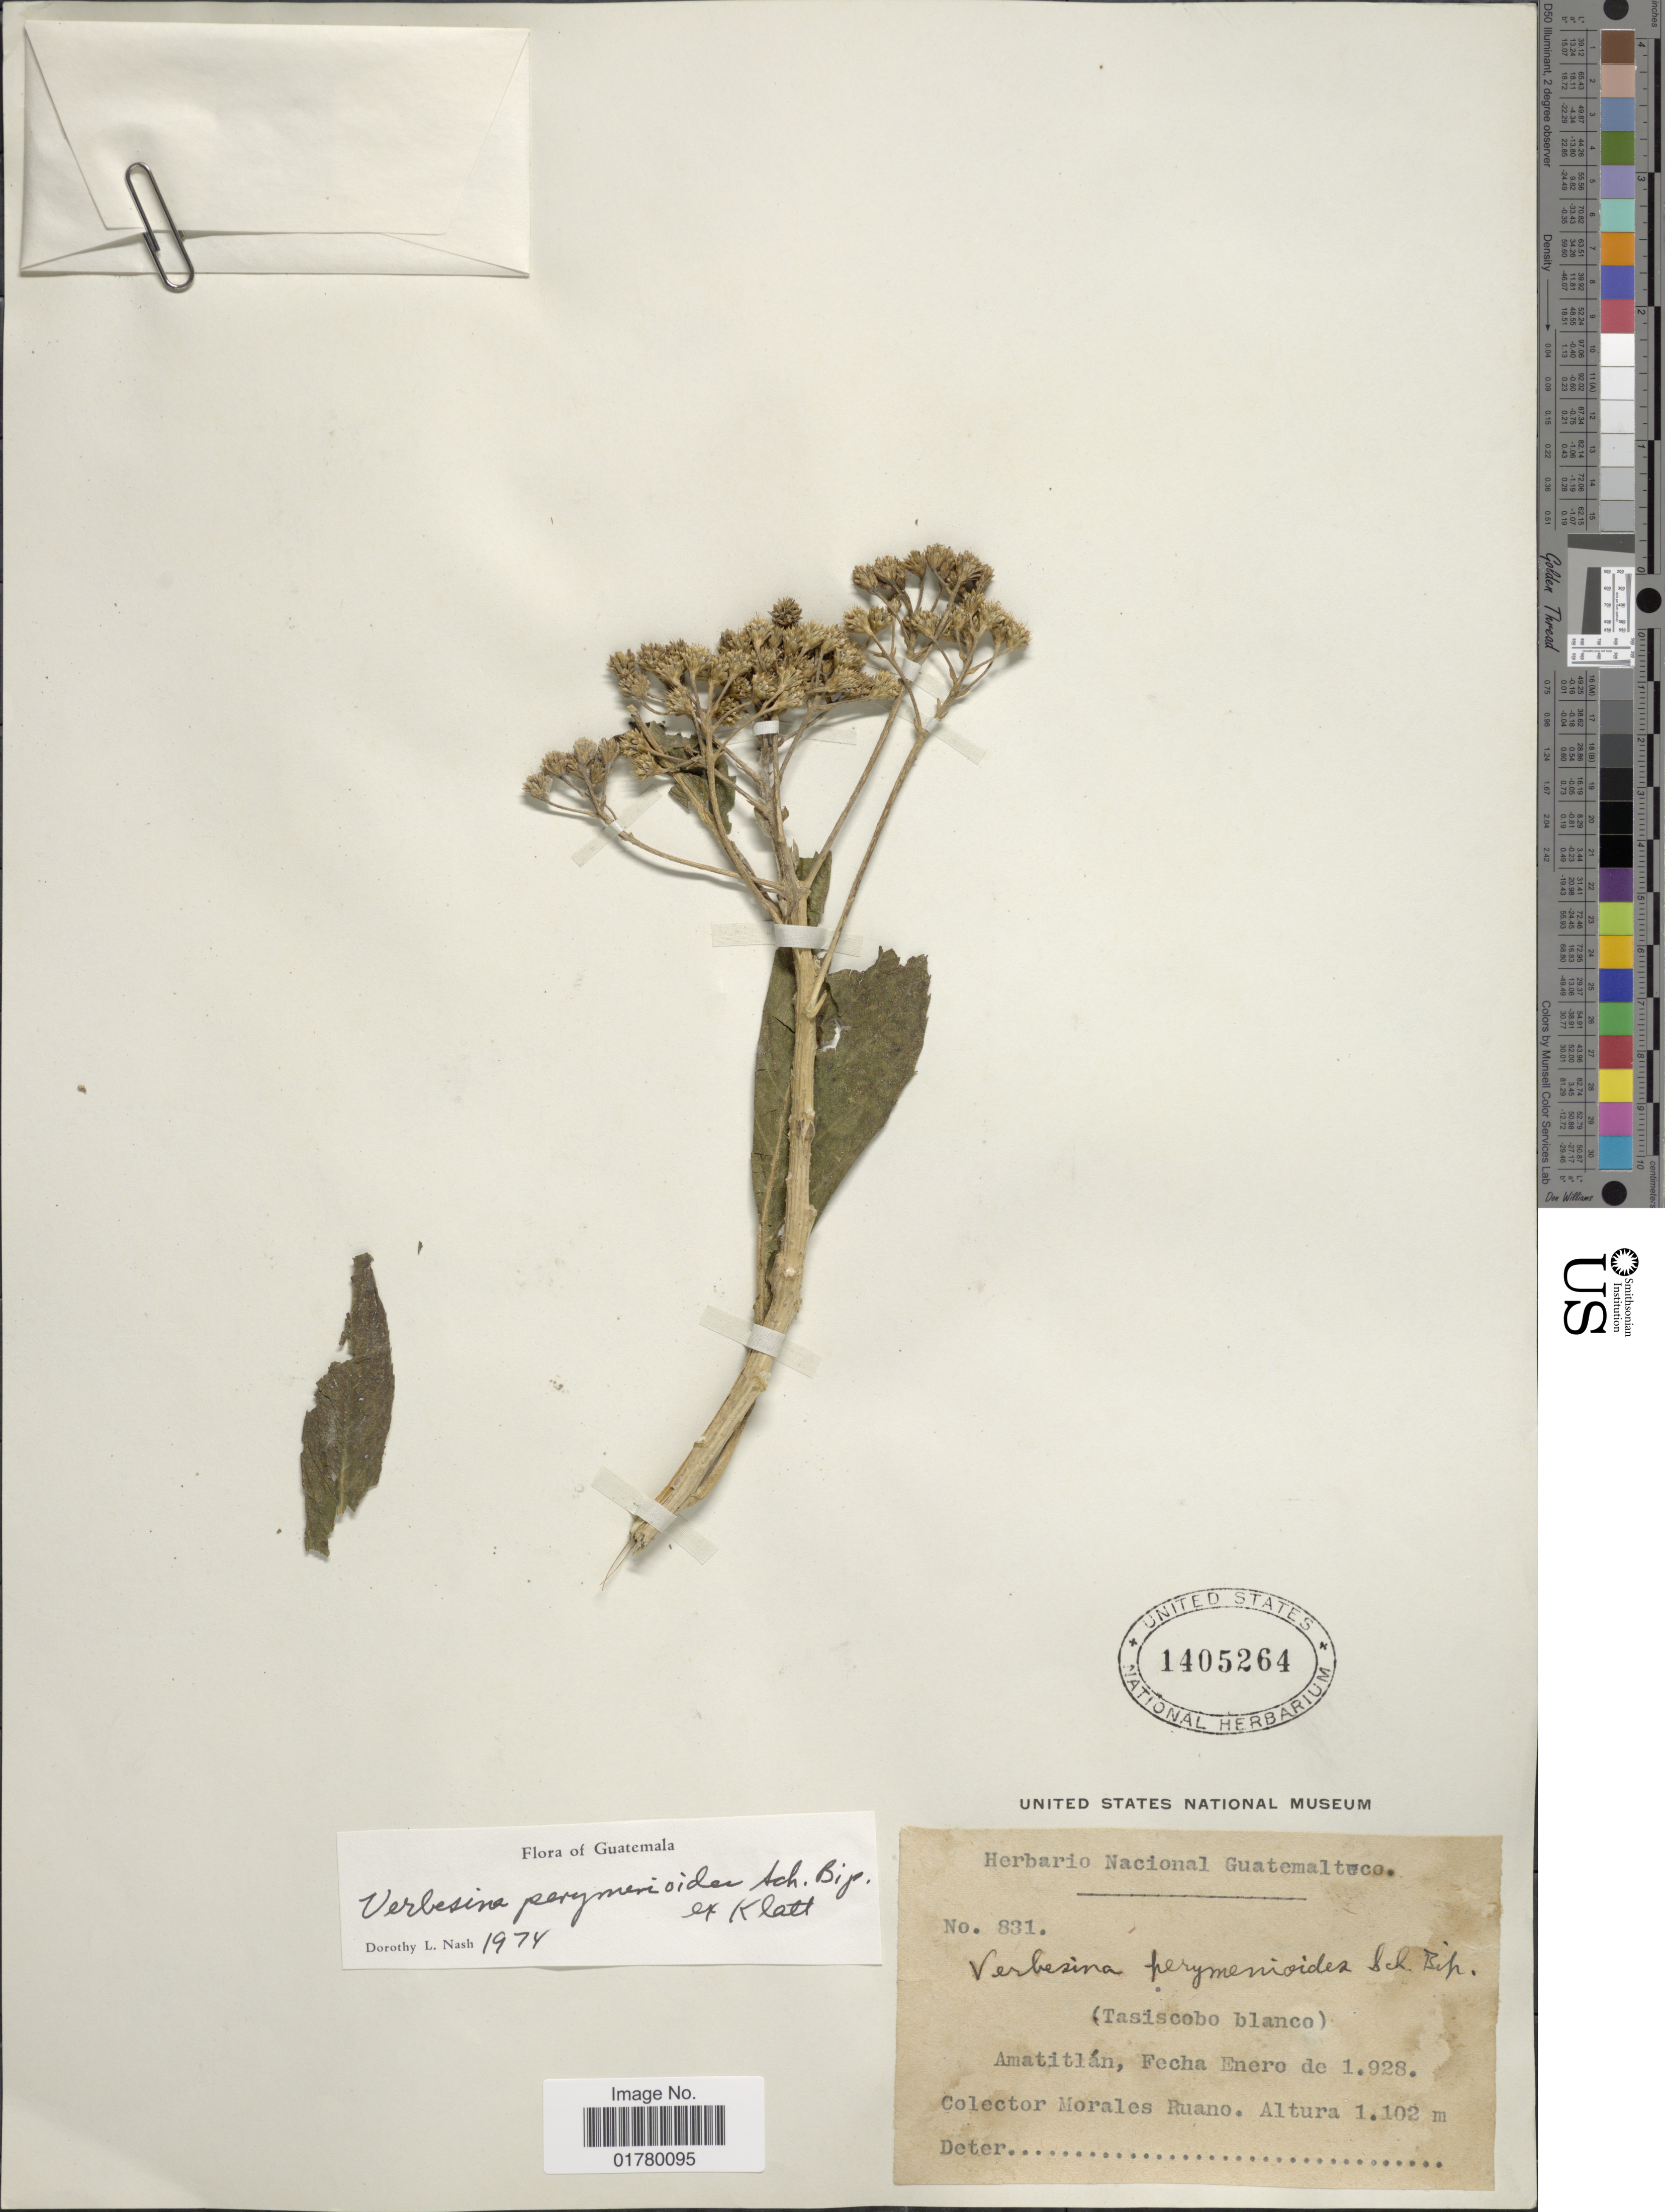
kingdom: Plantae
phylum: Tracheophyta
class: Magnoliopsida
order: Asterales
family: Asteraceae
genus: Verbesina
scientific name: Verbesina perymenioides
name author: Sch. Bip. ex Klatt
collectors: J. Morales R.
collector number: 831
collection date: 1928-01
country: Guatemala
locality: Amatitlán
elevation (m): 1102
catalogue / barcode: US 1405264